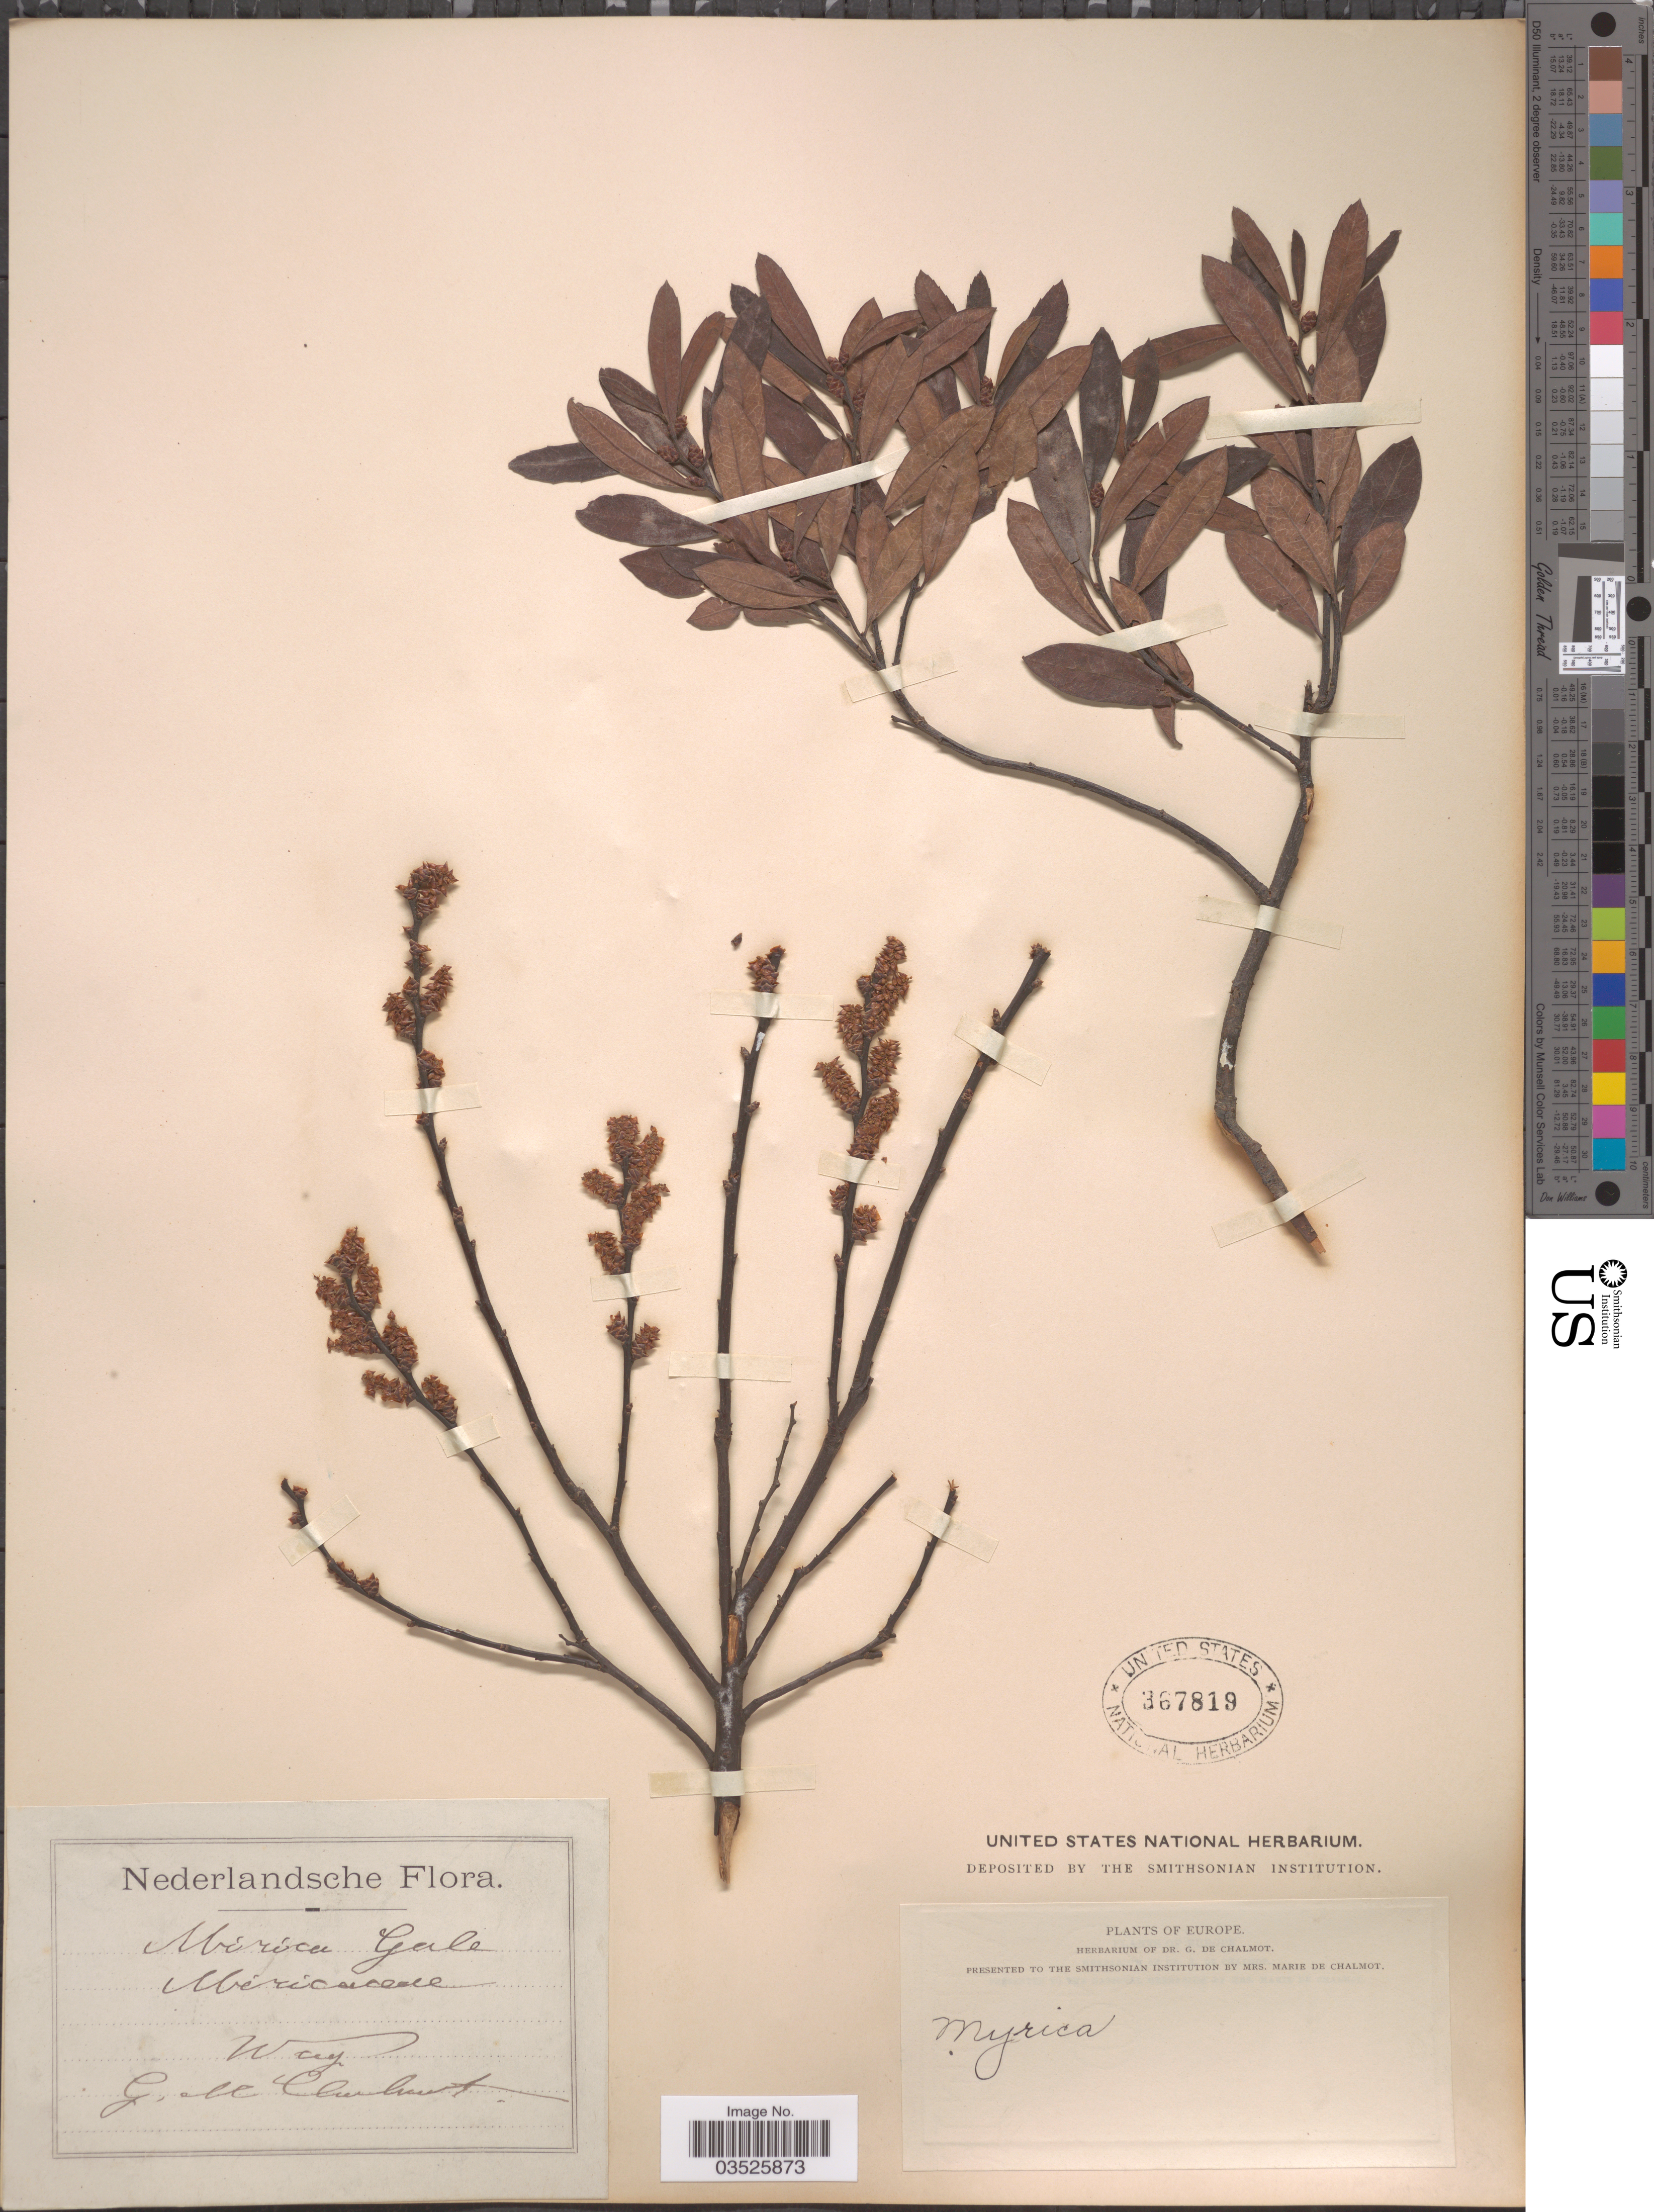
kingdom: Plantae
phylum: Tracheophyta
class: Magnoliopsida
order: Fagales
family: Myricaceae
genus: Myrica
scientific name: Myrica gale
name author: L.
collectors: G. de Chalmot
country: Netherlands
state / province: Gelderland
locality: Wag.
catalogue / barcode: US 367819